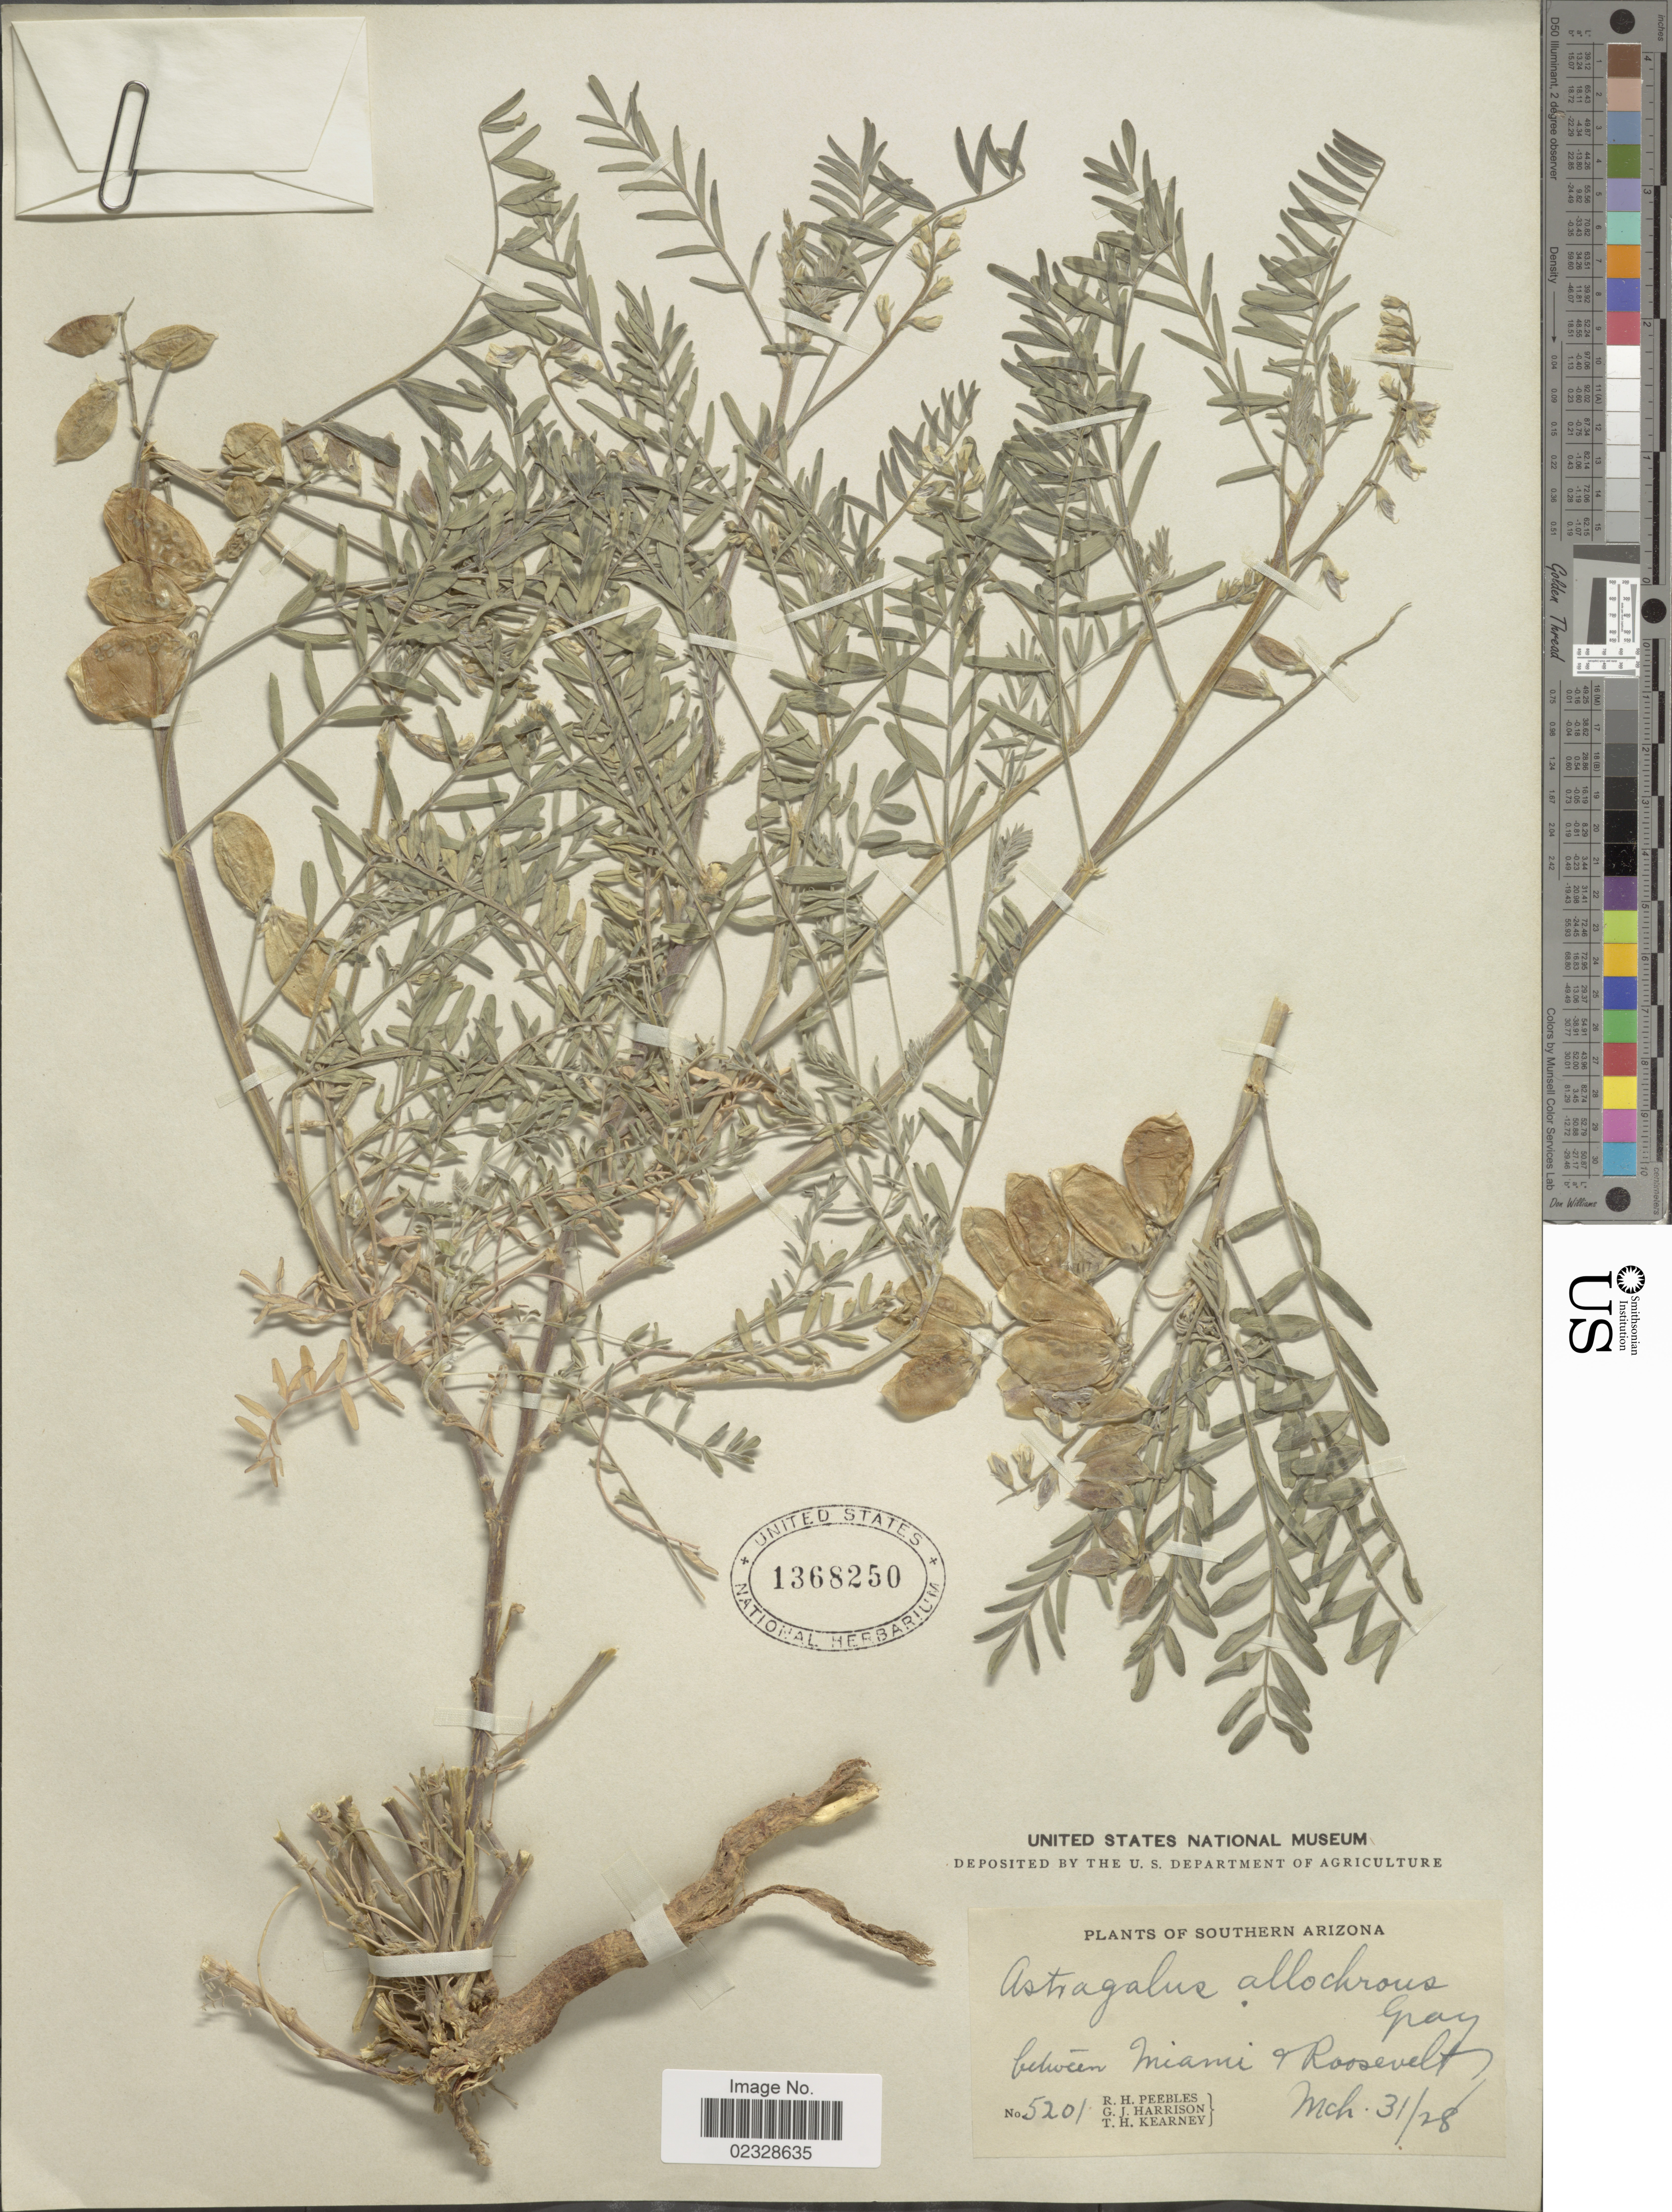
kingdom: Plantae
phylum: Tracheophyta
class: Magnoliopsida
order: Fabales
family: Fabaceae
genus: Astragalus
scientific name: Astragalus allochrous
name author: A. Gray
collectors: R. H. Peebles, G. J. Harrison & T. H. Kearney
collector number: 5201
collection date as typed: Transcribed d/m/y: 31/3/28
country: United States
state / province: Arizona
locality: Southern Arizona. Between Miami & Roosevelt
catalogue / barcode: US 1368250